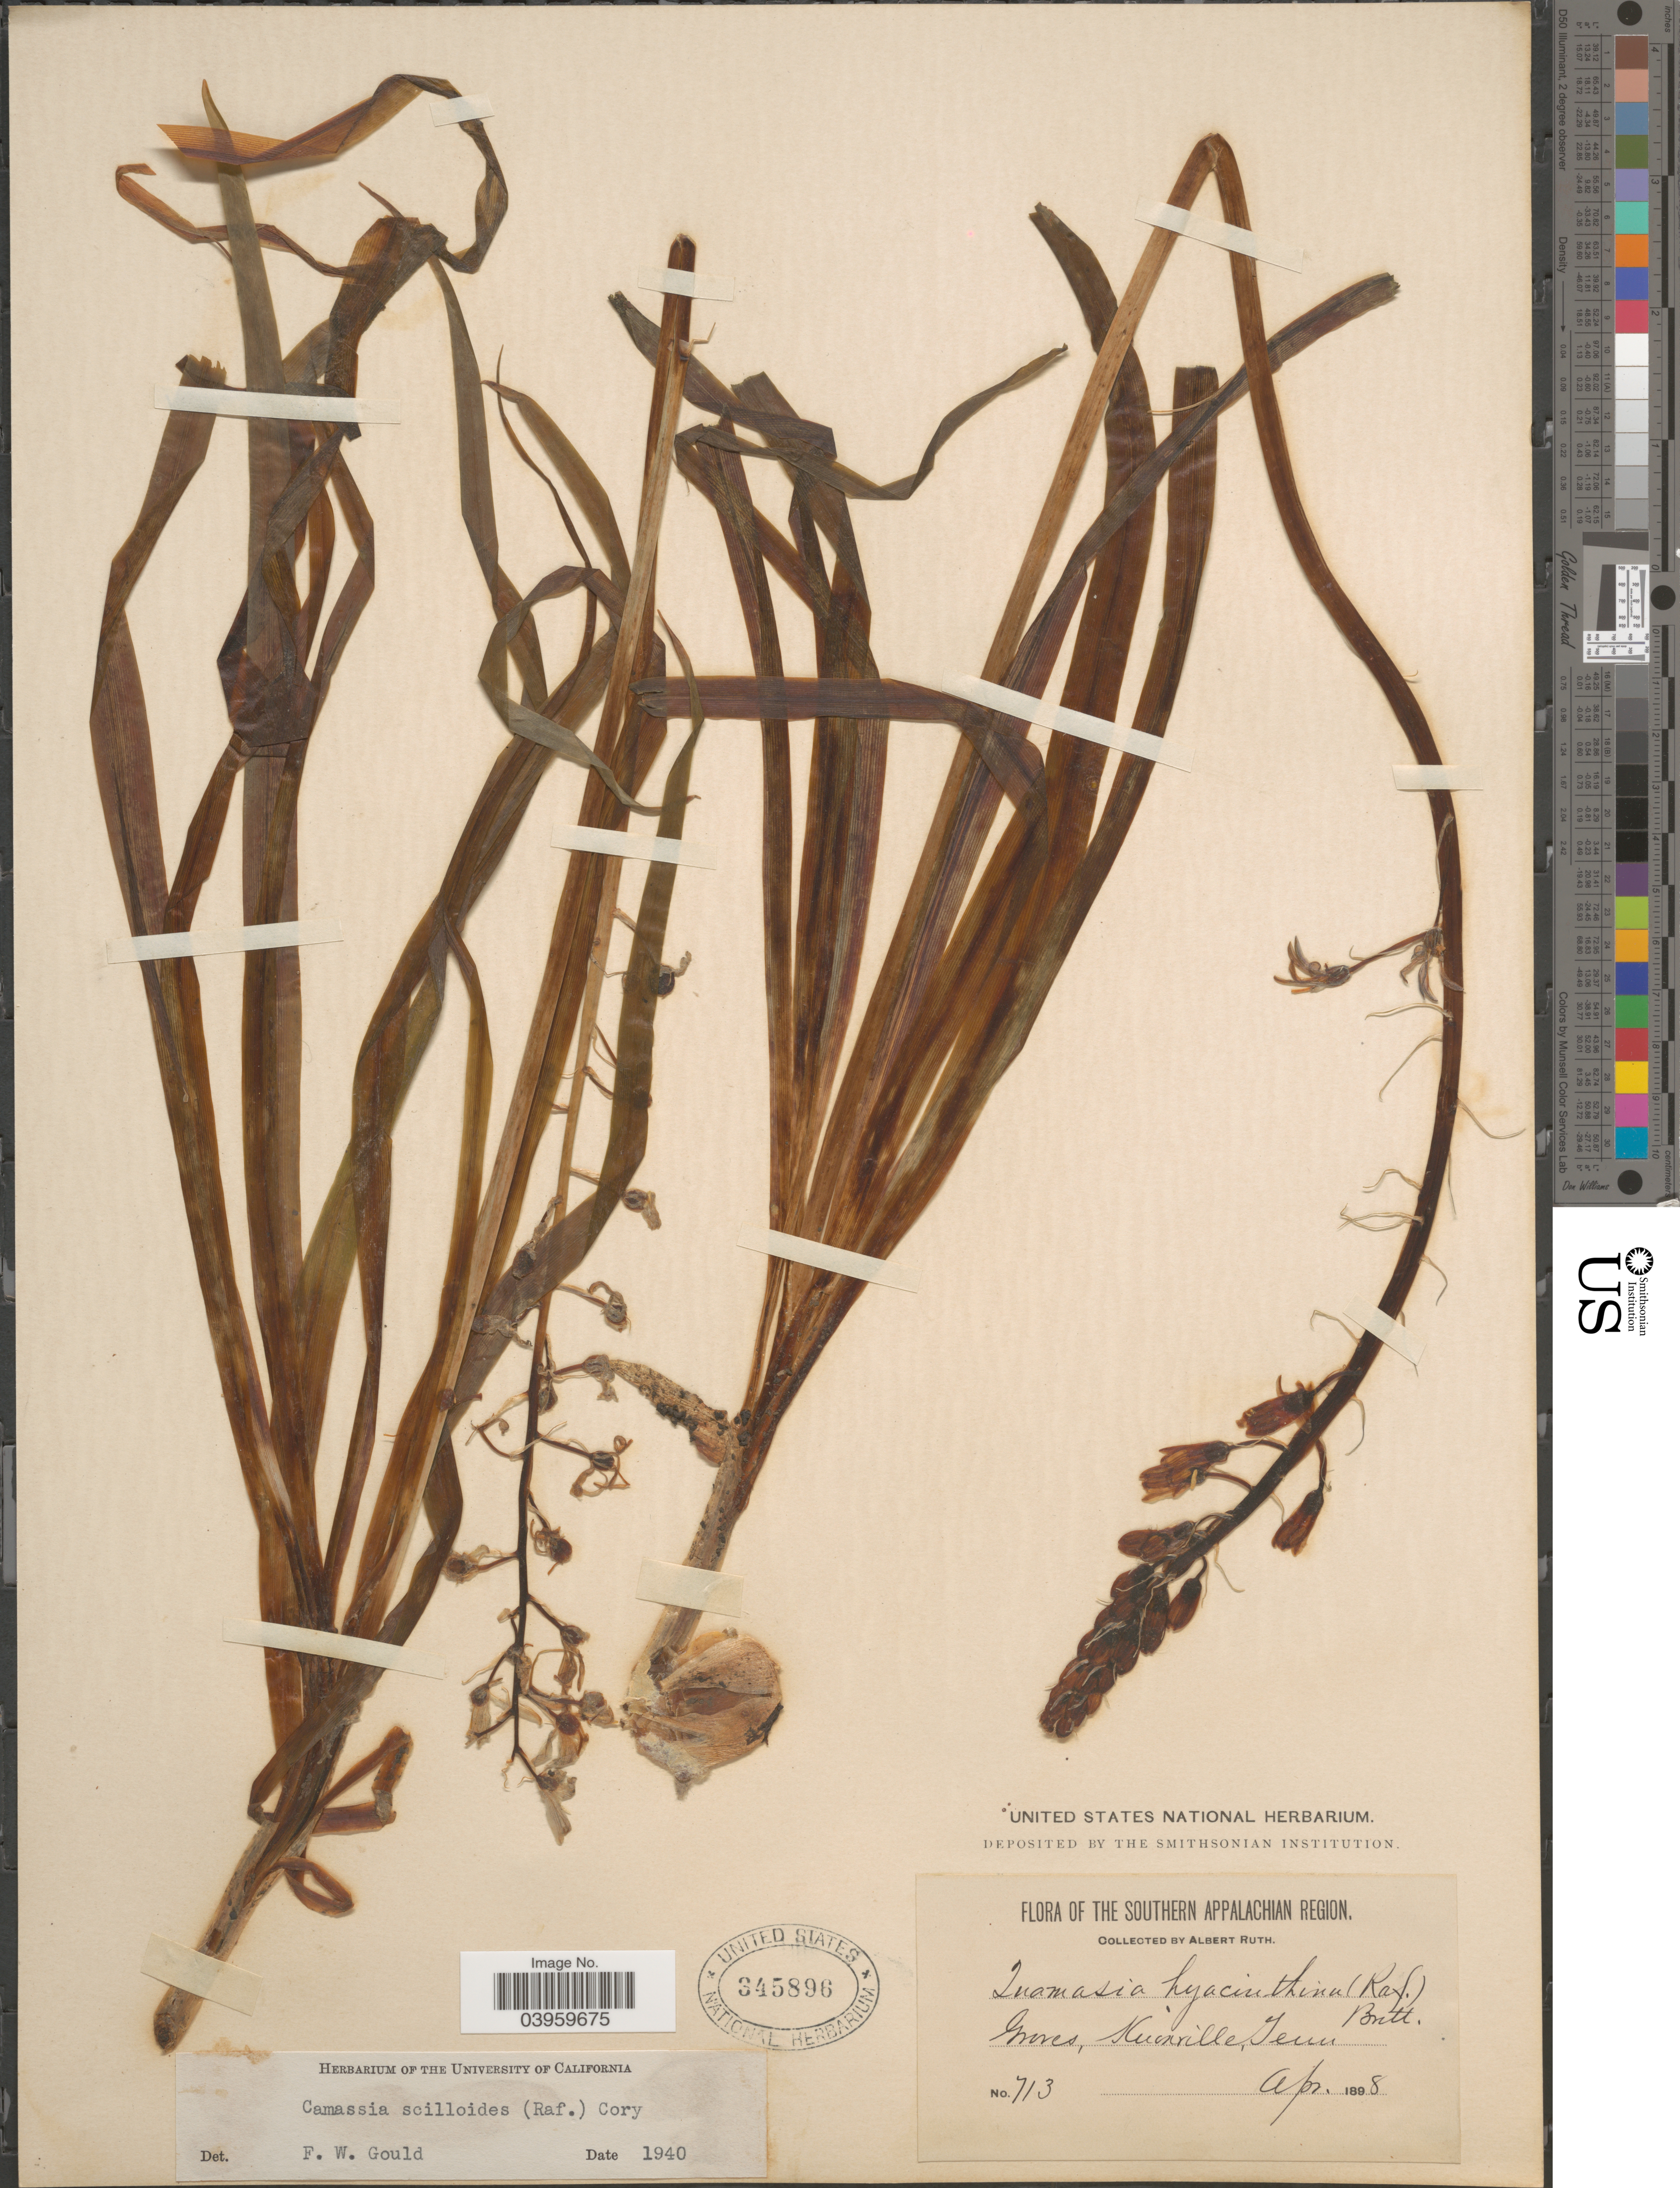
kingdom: Plantae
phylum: Tracheophyta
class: Liliopsida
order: Asparagales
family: Asparagaceae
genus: Camassia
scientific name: Camassia scilloides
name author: (Raf.) Cory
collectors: A. Ruth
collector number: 713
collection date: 1898-04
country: United States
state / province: Tennessee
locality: The Southern Appalachian Region. Groves, Knoxville.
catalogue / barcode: US 345896